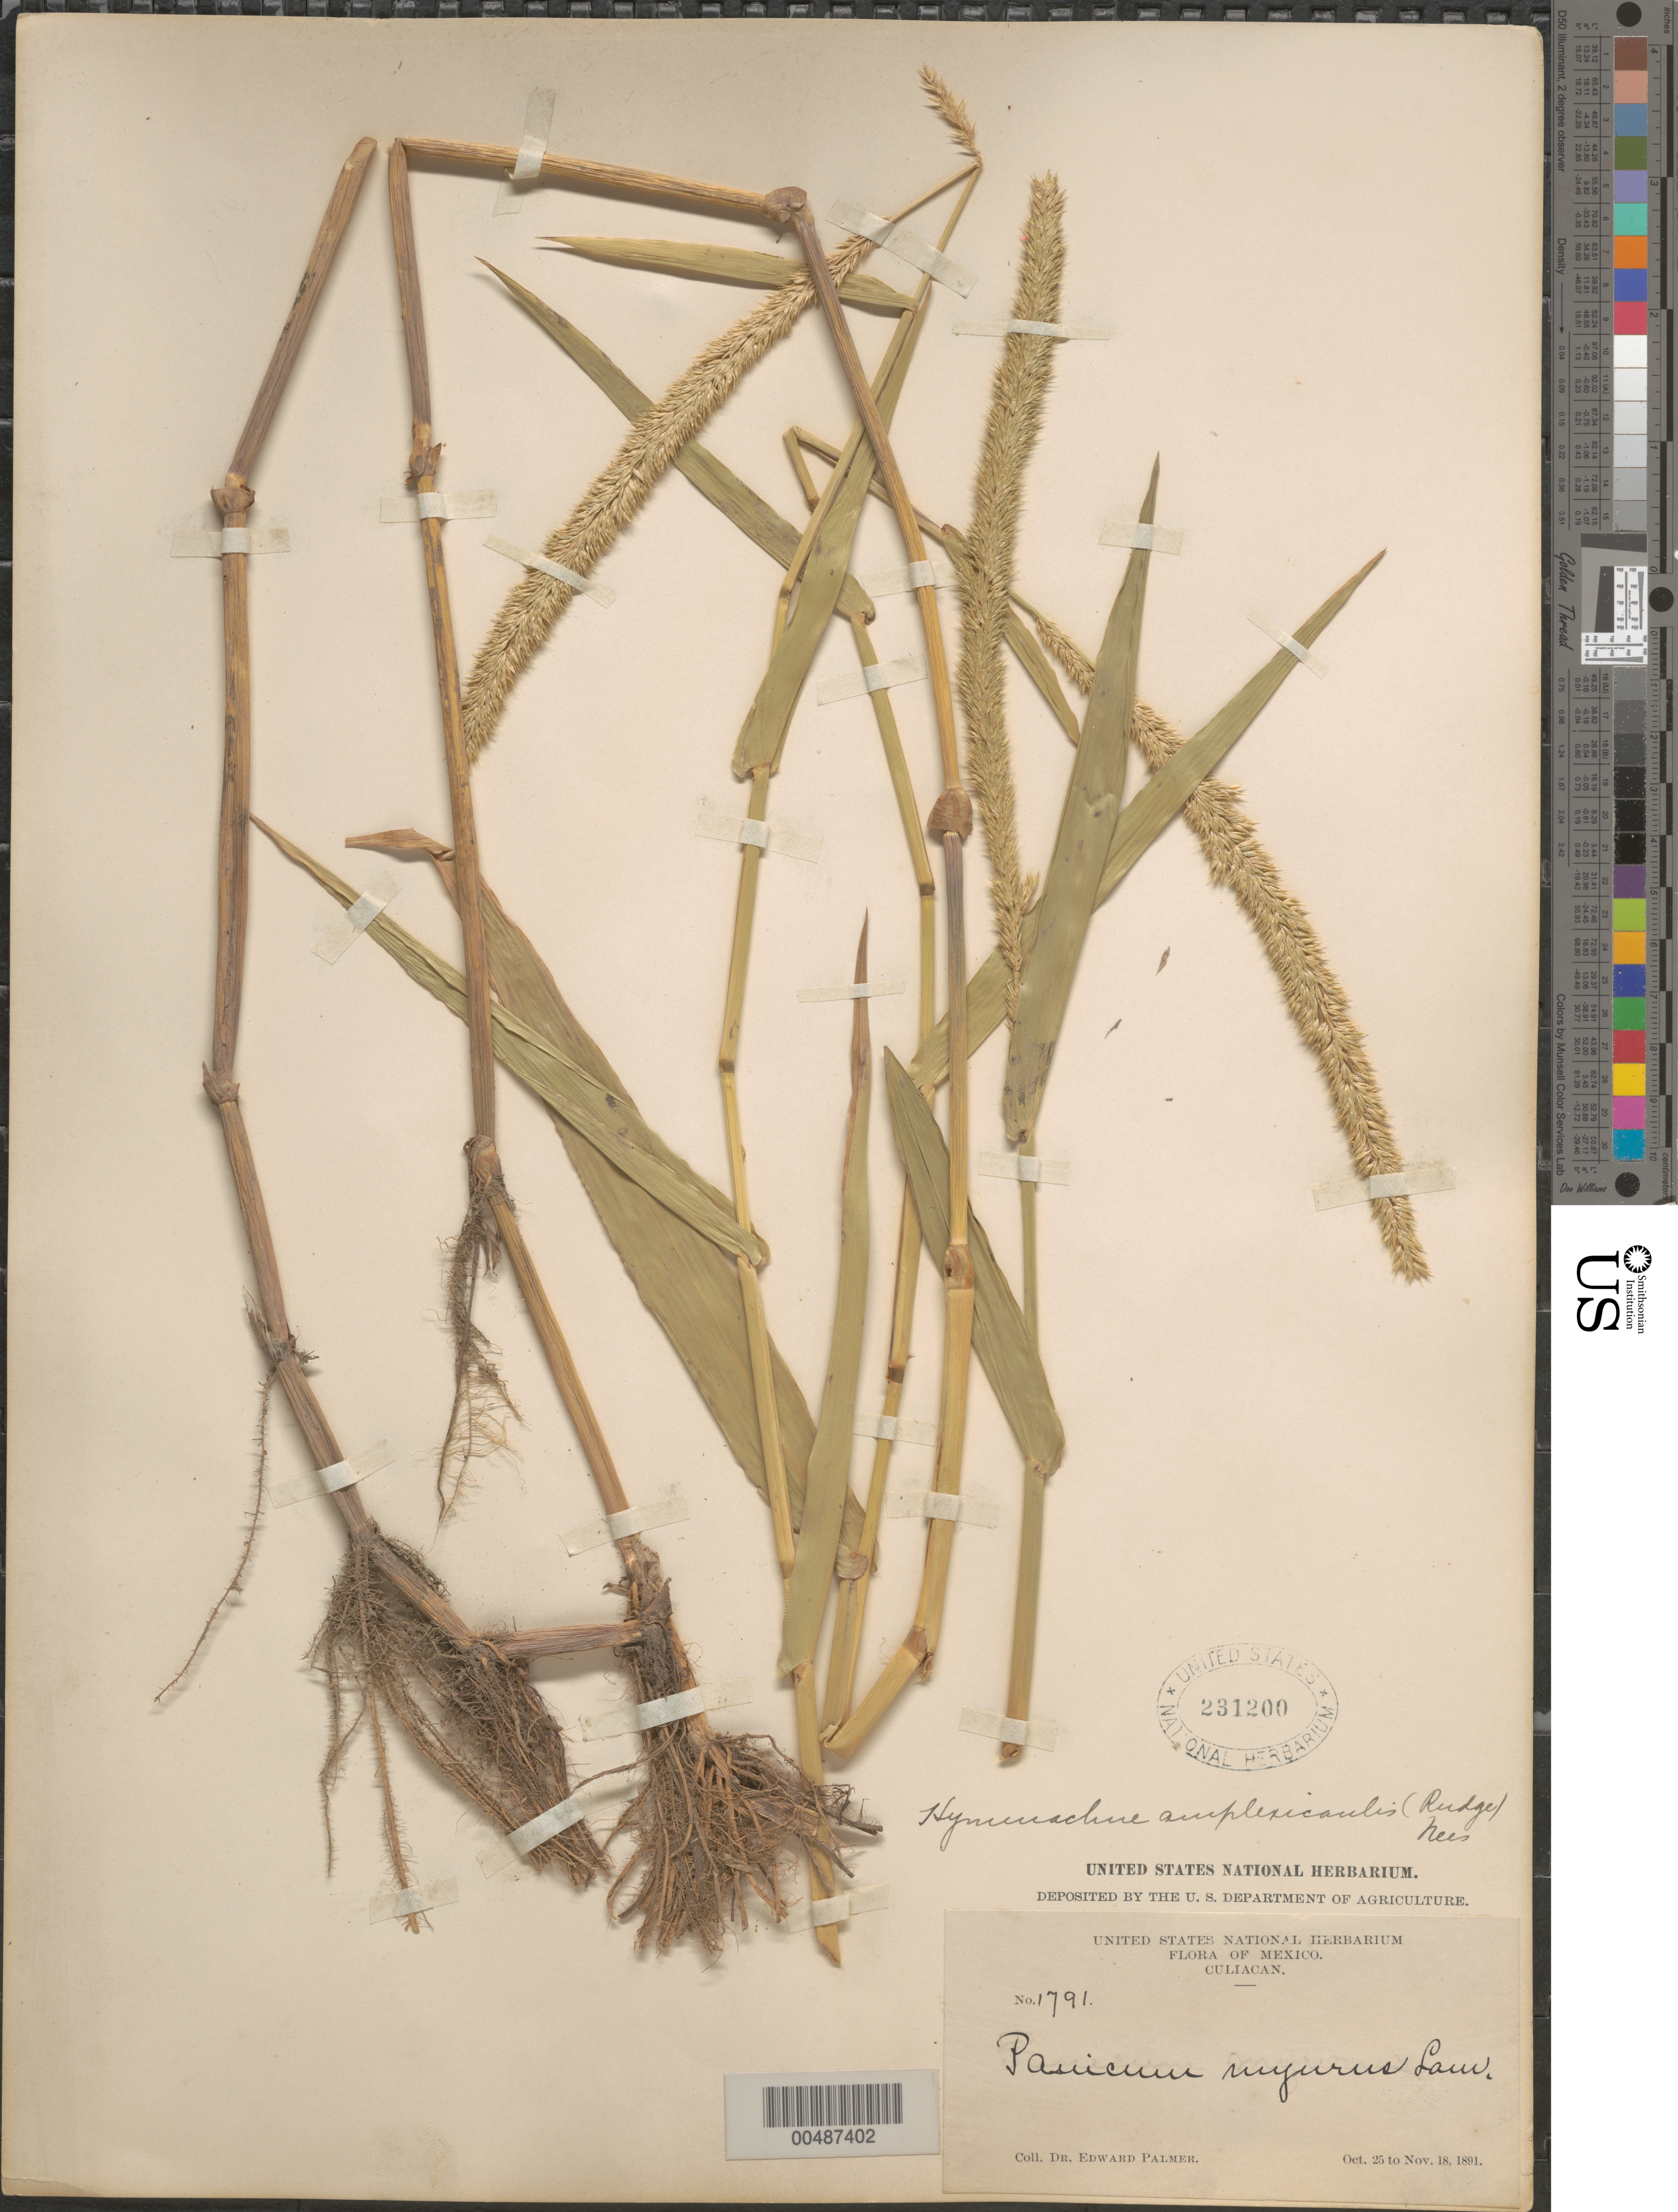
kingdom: Plantae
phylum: Tracheophyta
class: Liliopsida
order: Poales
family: Poaceae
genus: Hymenachne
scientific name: Hymenachne amplexicaulis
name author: (Rudge) Nees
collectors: E. Palmer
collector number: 1791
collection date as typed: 25 Oct 1891 to 18 Nov 1891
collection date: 1891-10-25/1891-11-18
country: Mexico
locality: Culiacan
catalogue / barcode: US 231200